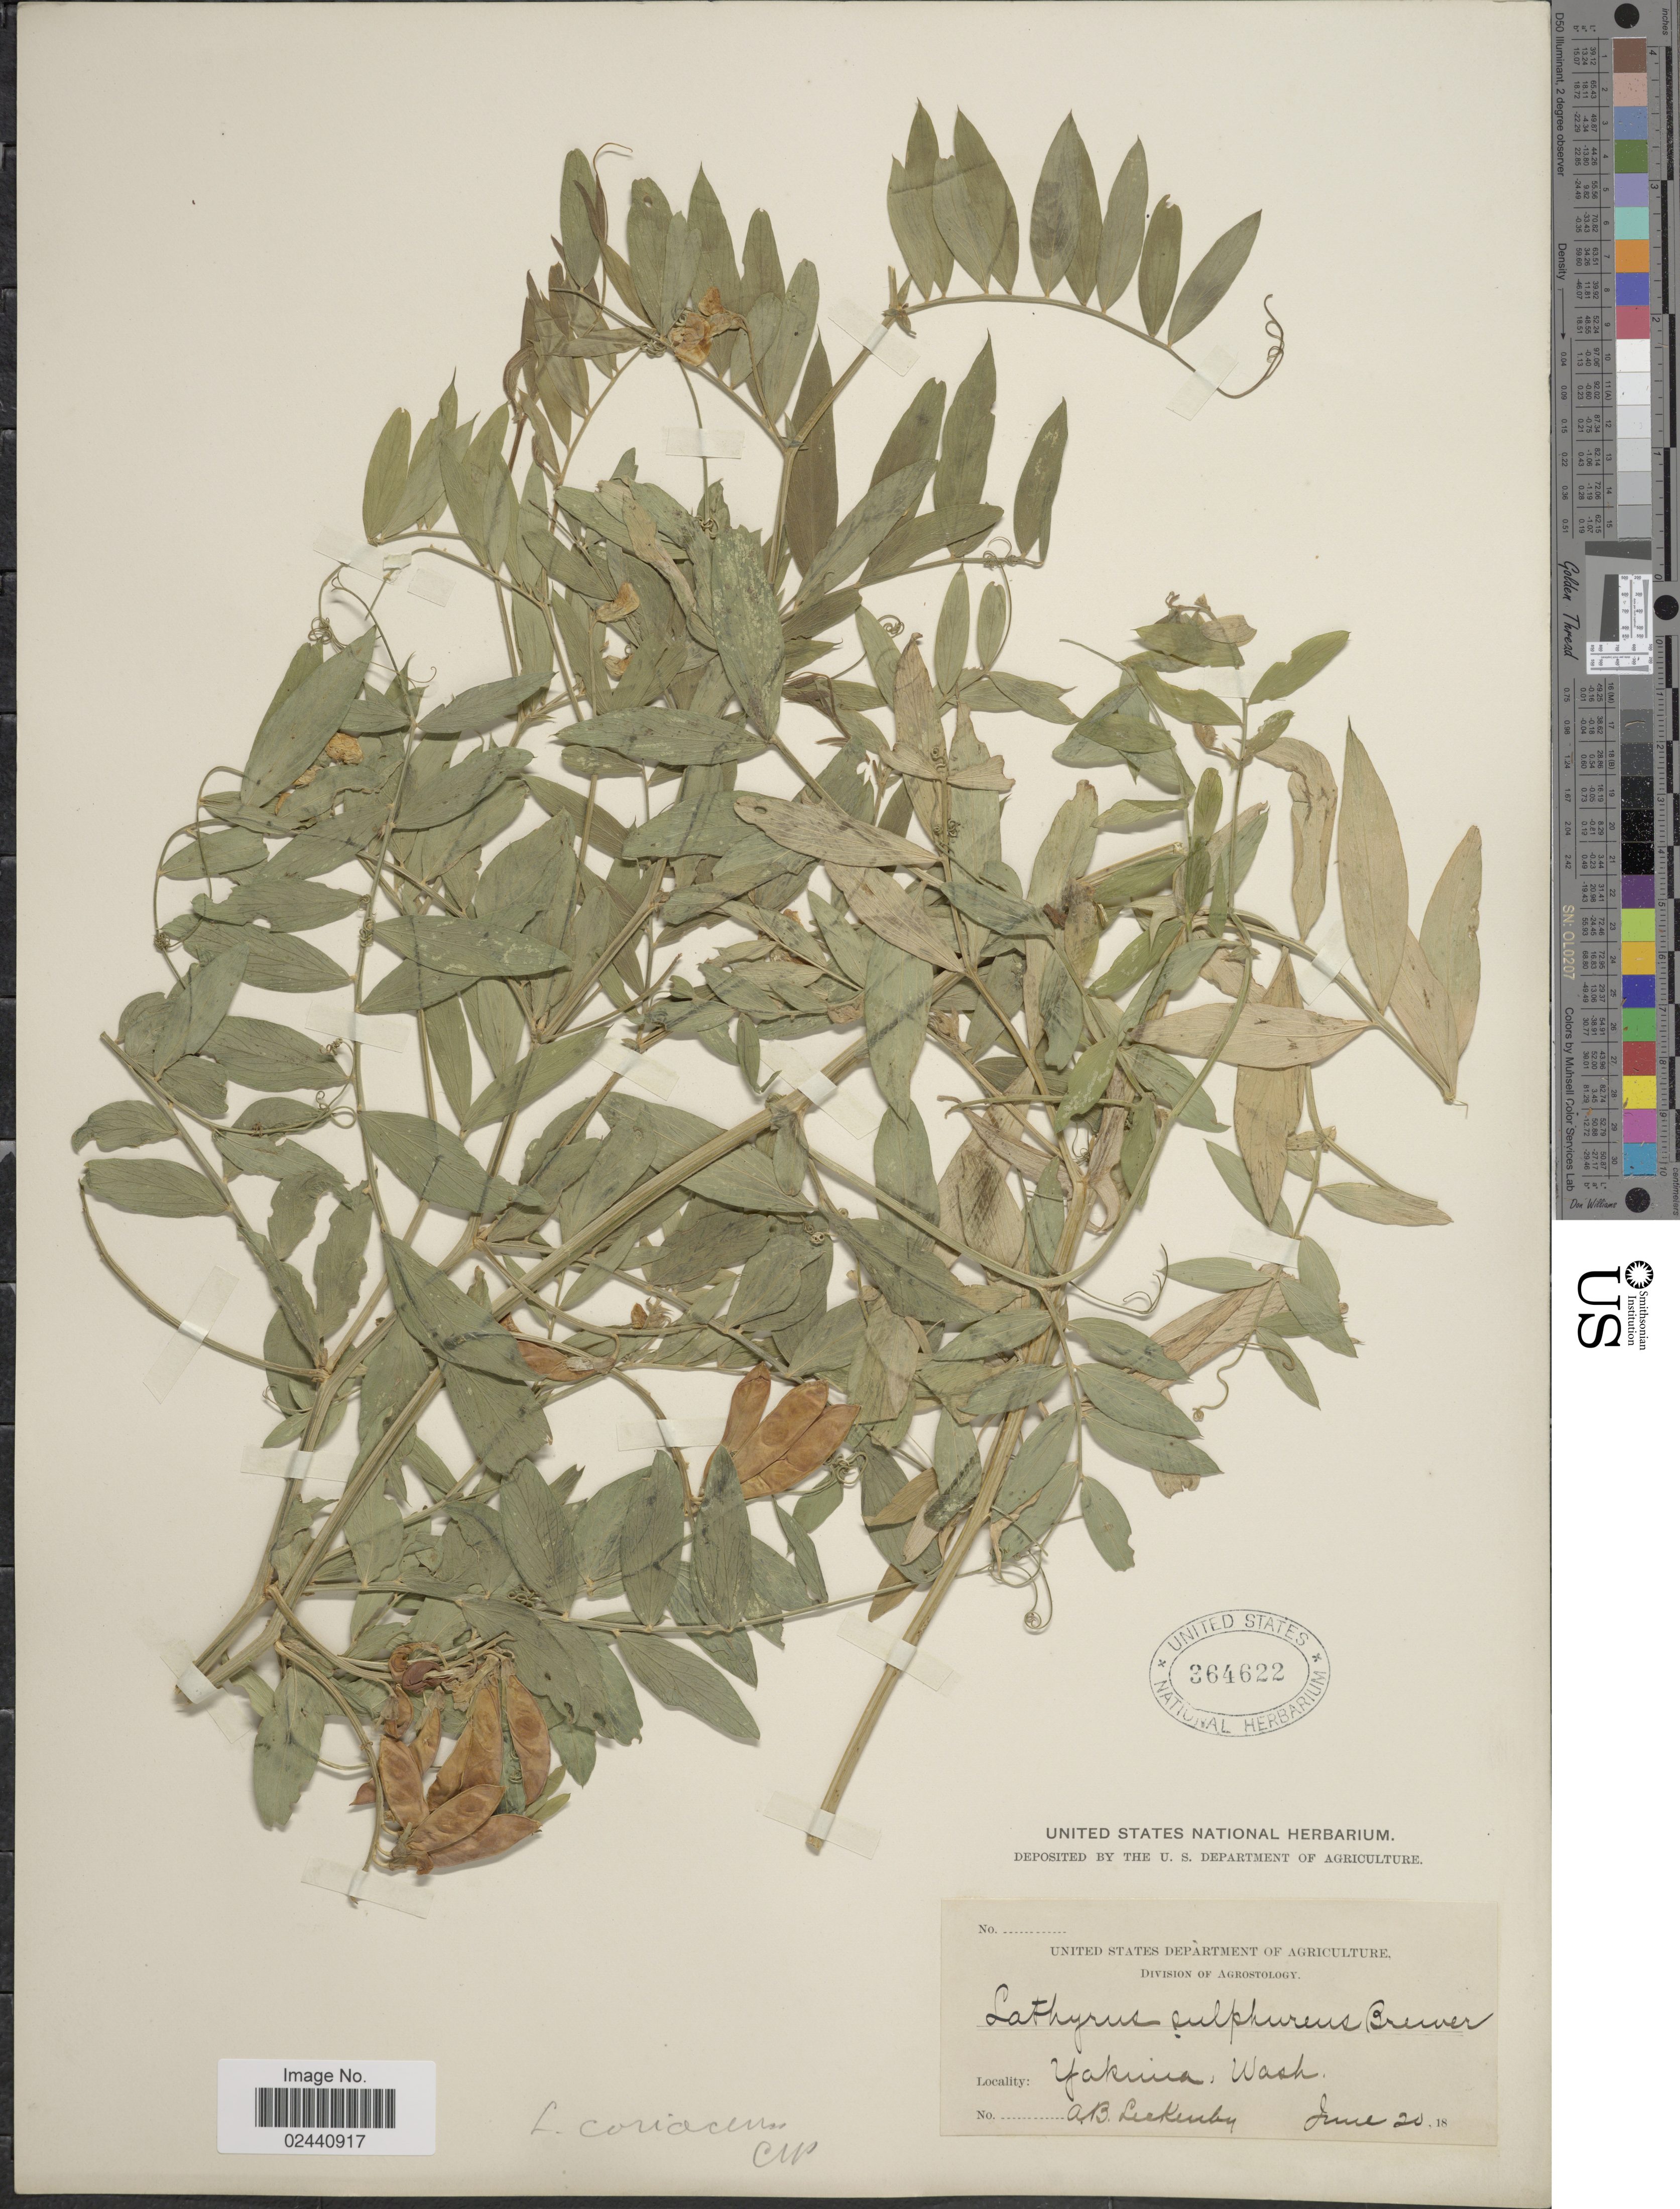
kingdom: Plantae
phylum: Tracheophyta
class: Magnoliopsida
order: Fabales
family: Fabaceae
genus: Lathyrus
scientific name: Lathyrus lanszwertii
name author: Kellogg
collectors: A. Leekenby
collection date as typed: Transcribed d/m/y: 20/6/18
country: United States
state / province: Washington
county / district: Yakima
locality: Yakima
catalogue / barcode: US 364622